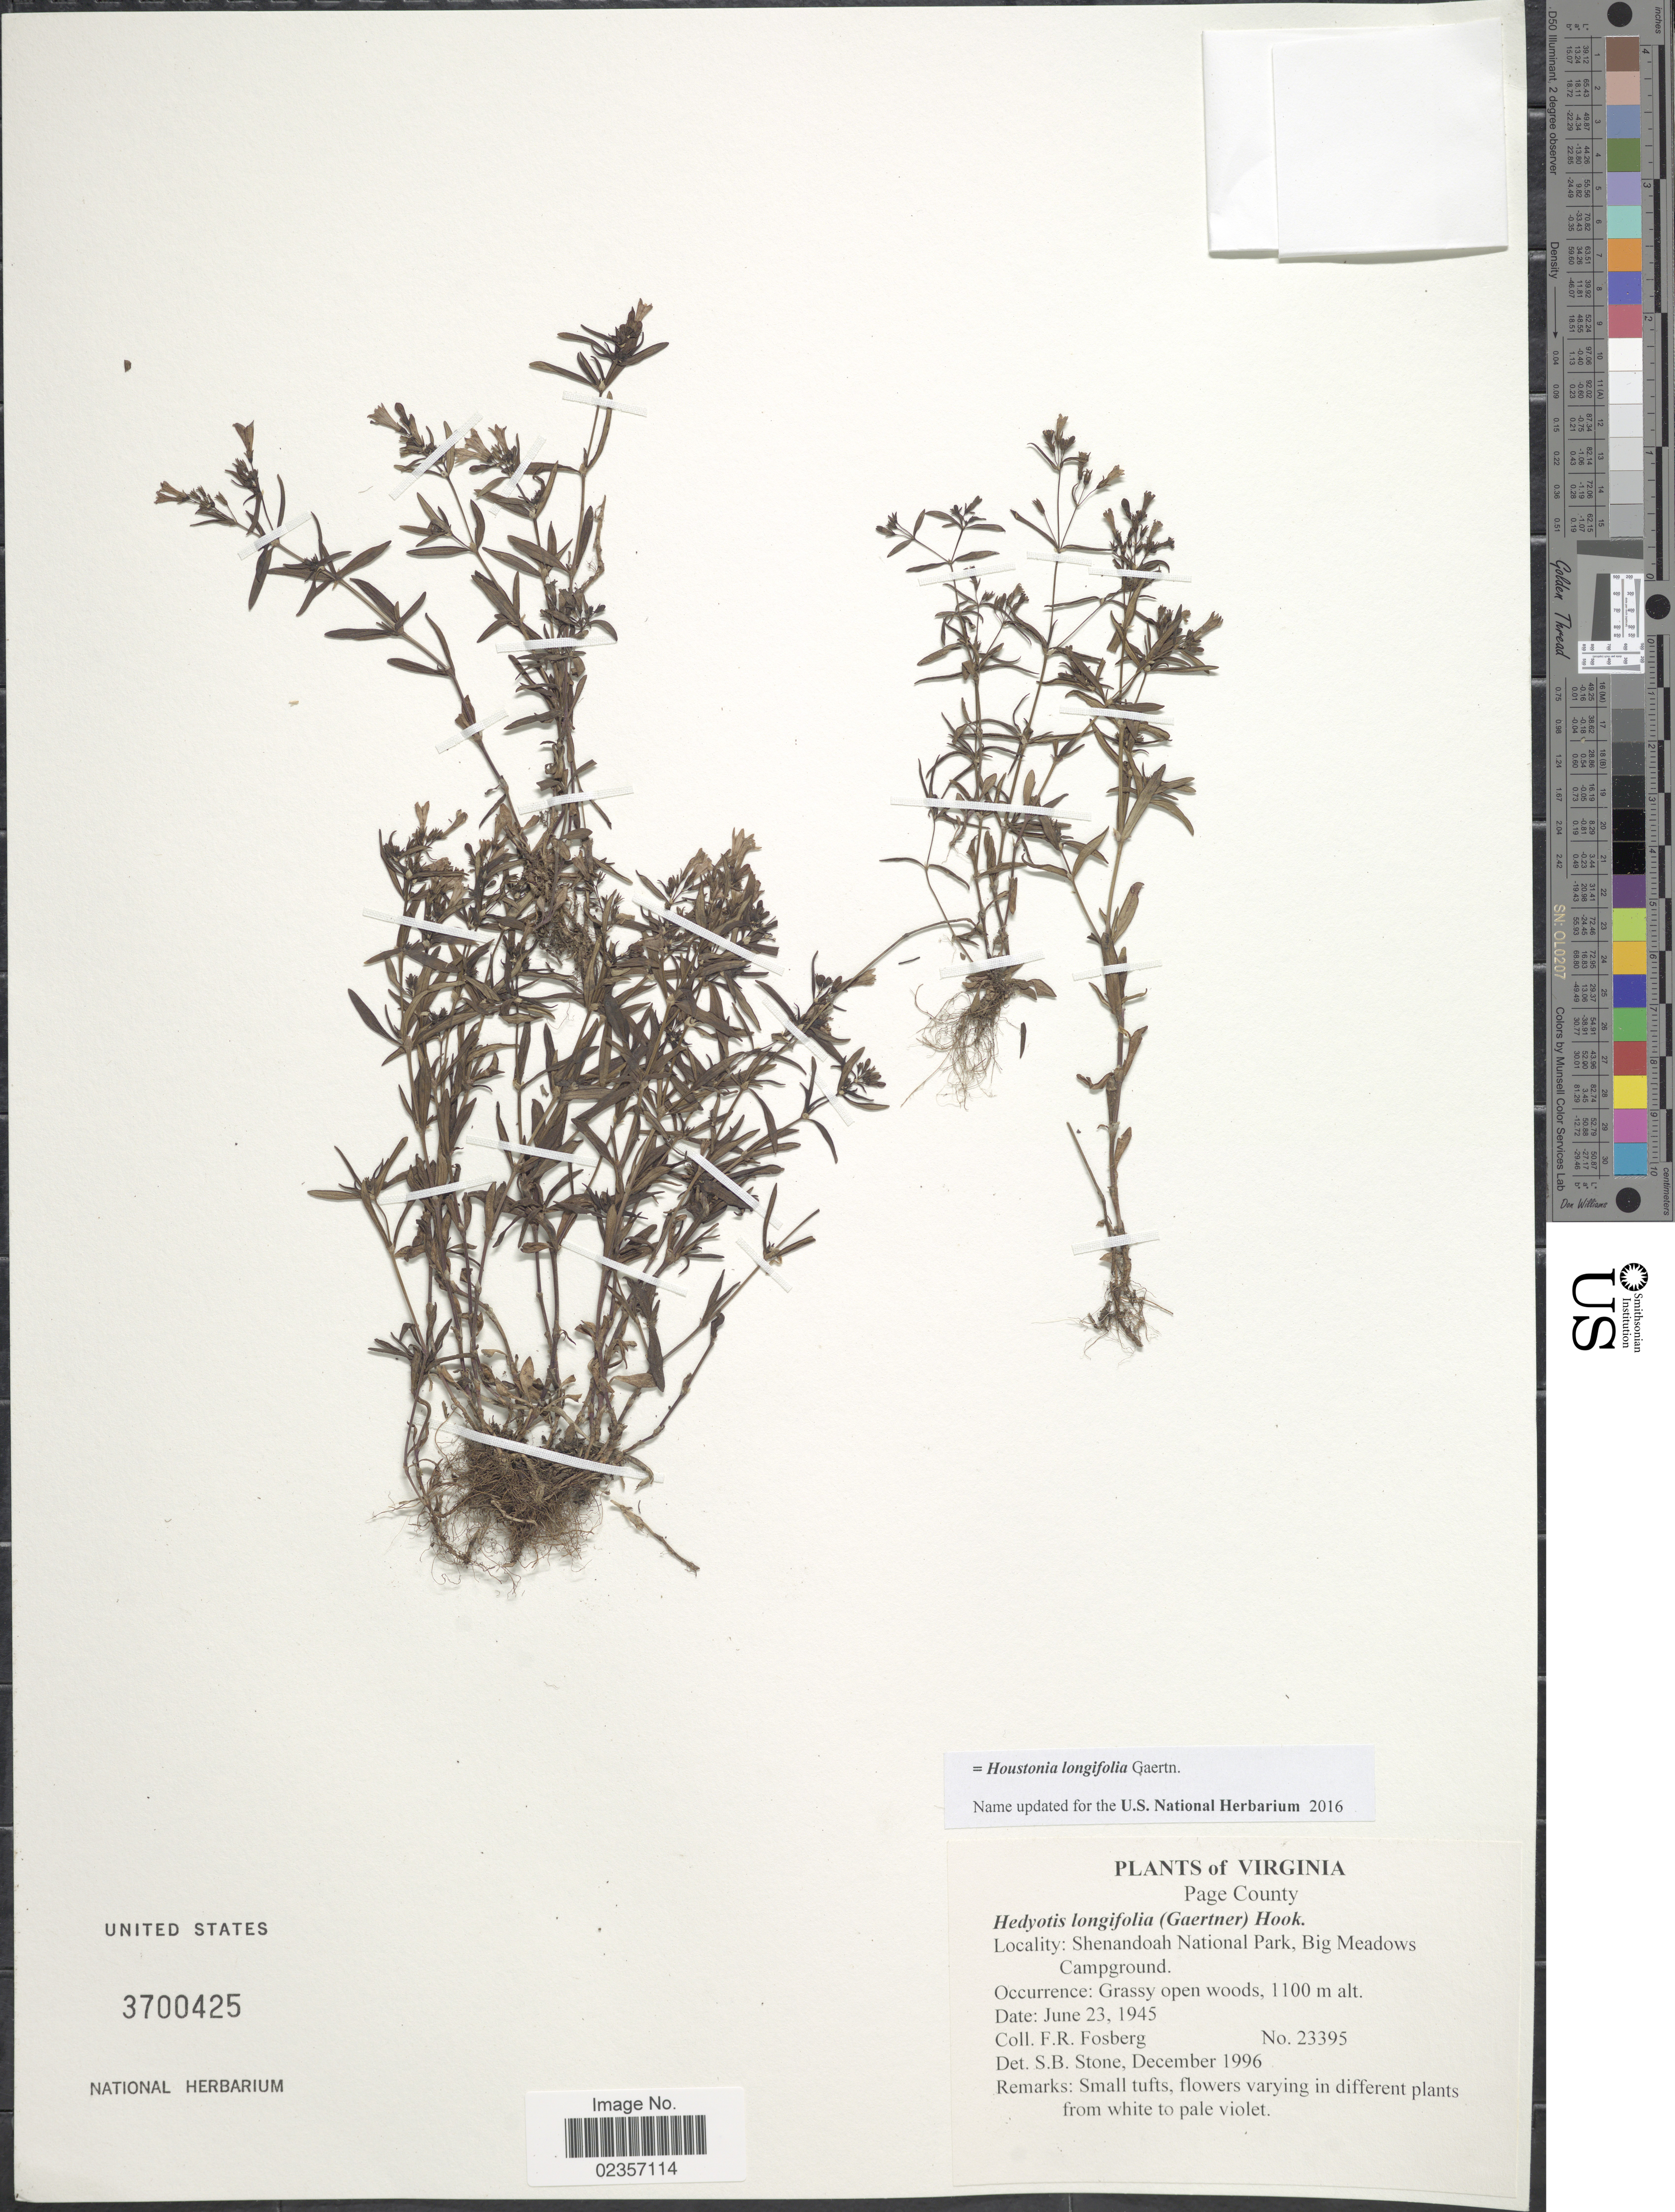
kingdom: Plantae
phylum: Tracheophyta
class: Magnoliopsida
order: Gentianales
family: Rubiaceae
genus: Houstonia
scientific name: Houstonia longifolia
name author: Gaertn.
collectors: F. R. Fosberg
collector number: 23395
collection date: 1945-06-23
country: United States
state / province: Virginia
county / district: Page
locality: Shenandoah National Park, Big Meadows Campground, Grassy open woods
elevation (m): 1100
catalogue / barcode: US 3700425